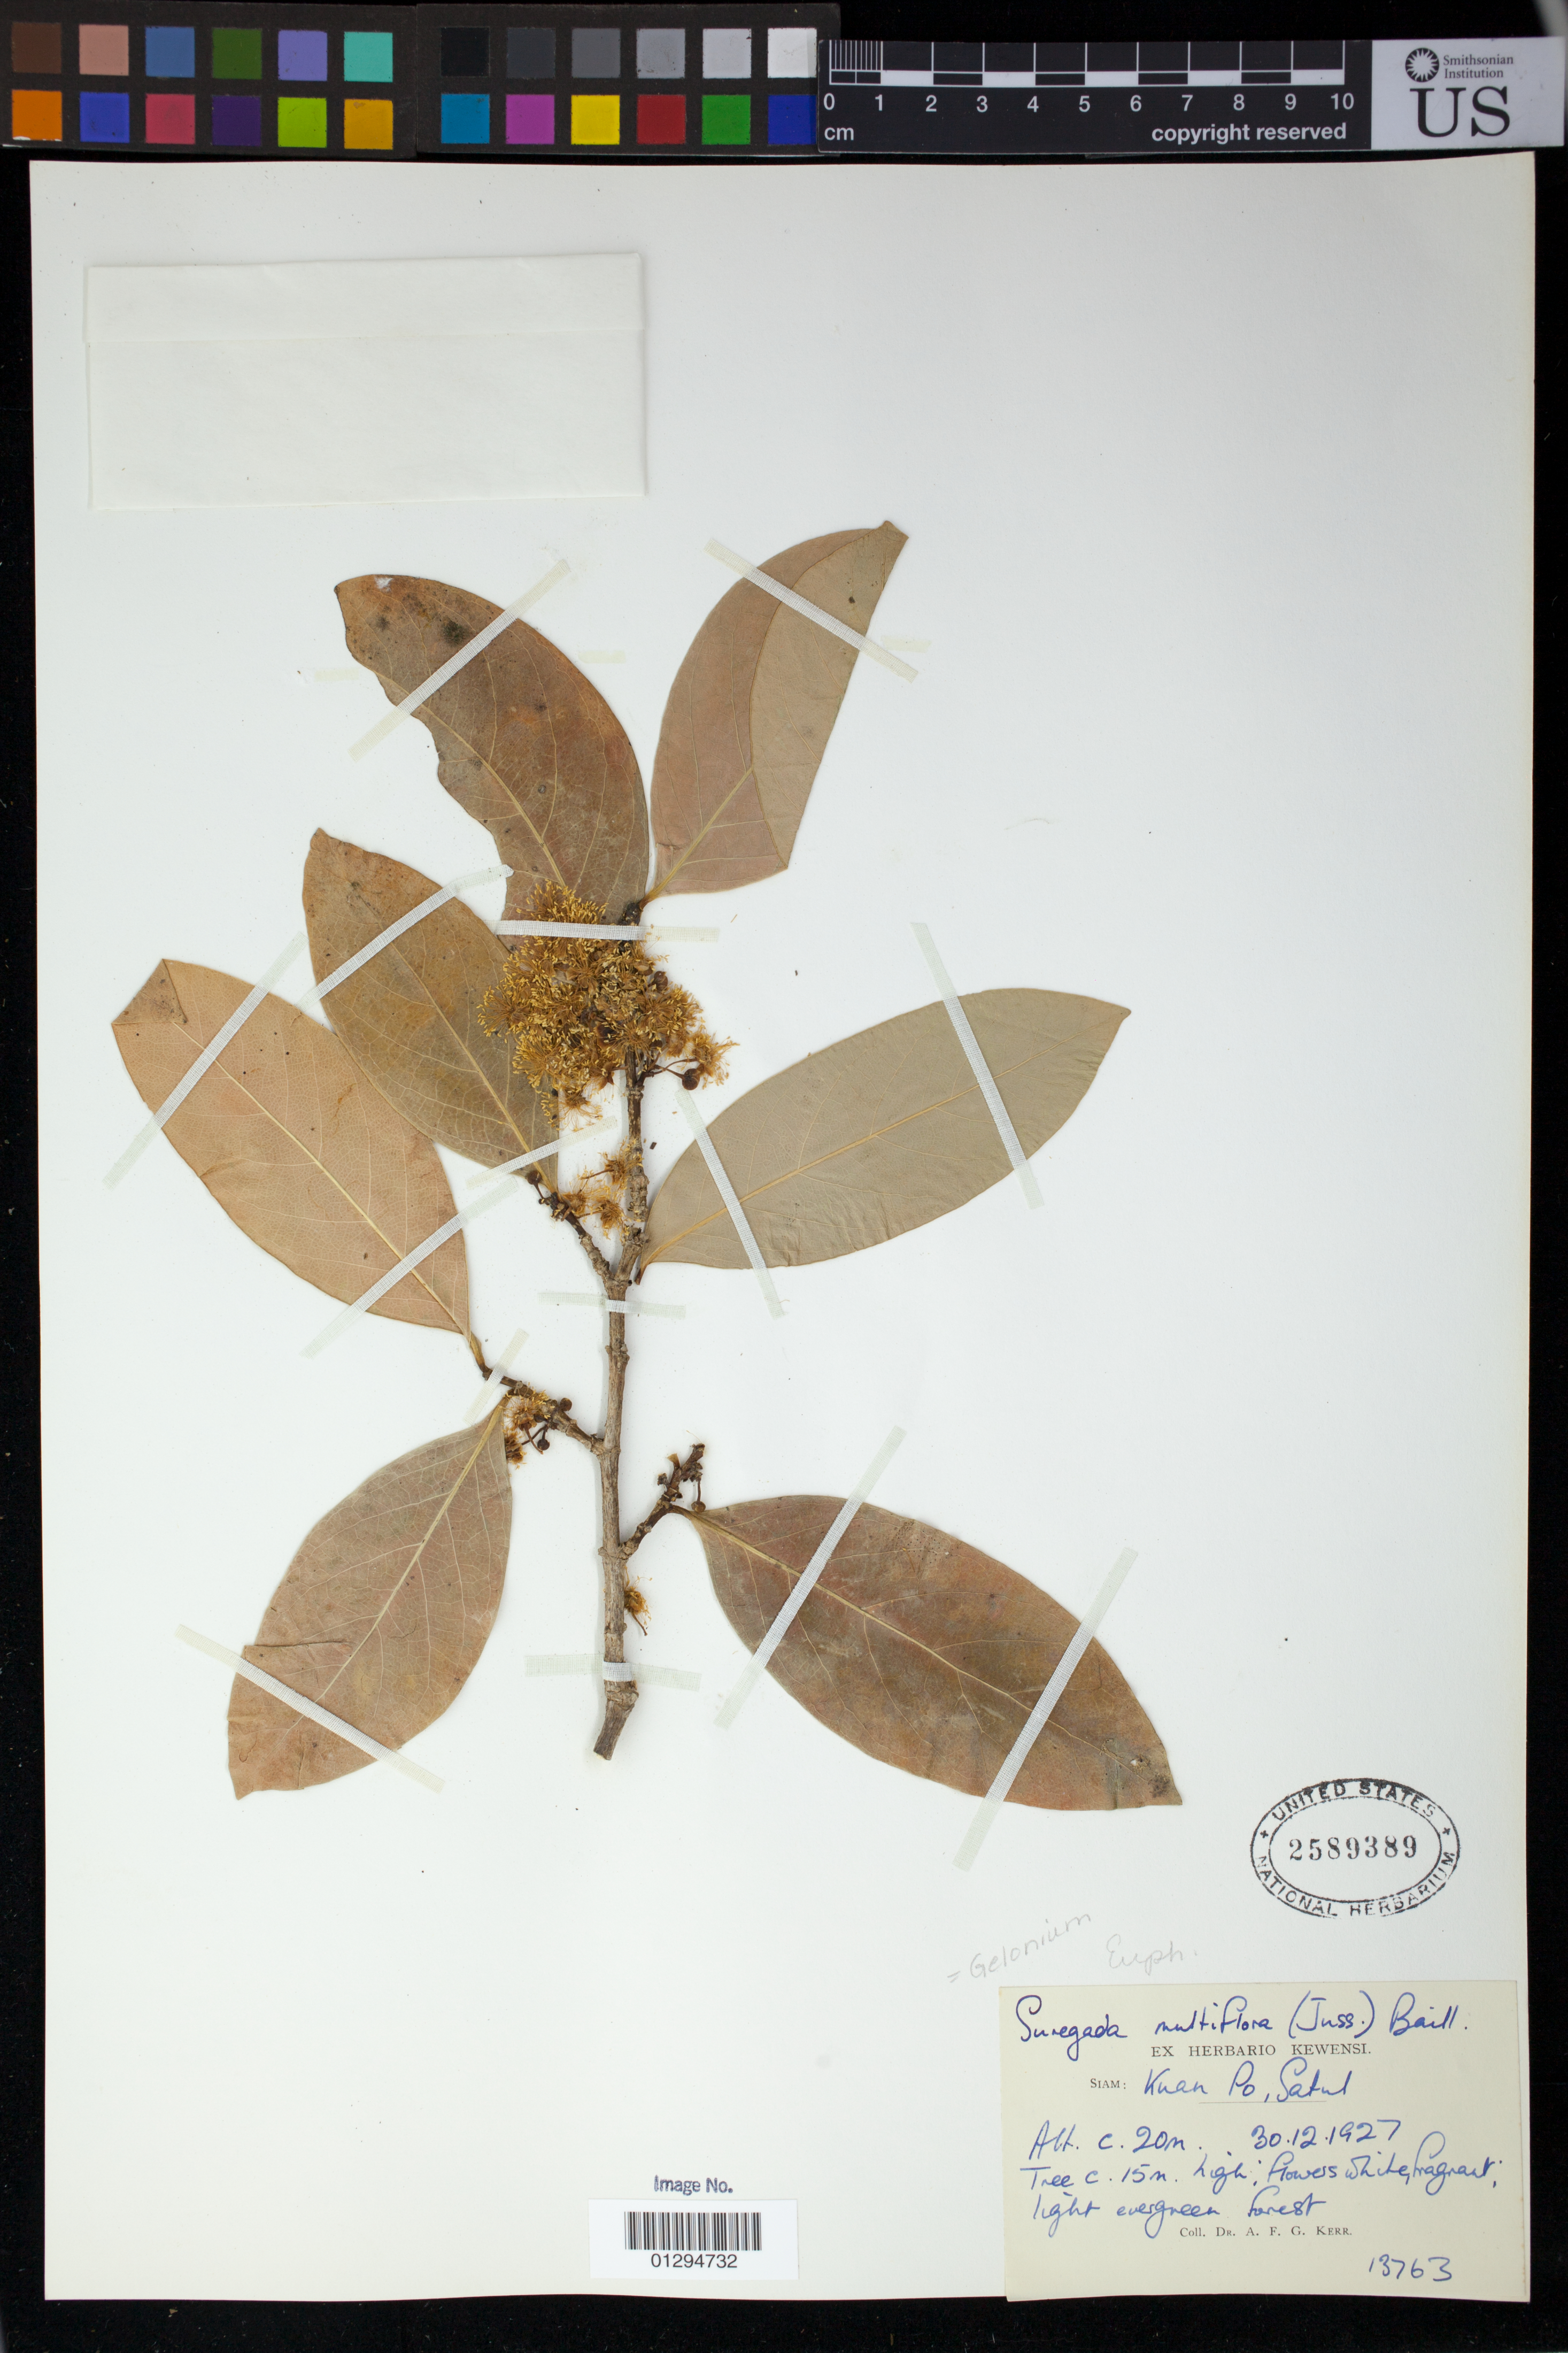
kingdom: Plantae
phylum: Tracheophyta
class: Magnoliopsida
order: Malpighiales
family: Euphorbiaceae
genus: Gelonium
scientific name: Gelonium multiflorum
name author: A. Juss.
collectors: A. F. G. Kerr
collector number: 13763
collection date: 1927-12-30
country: Thailand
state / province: Satun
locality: Kuan Po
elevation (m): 20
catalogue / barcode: US 2589389